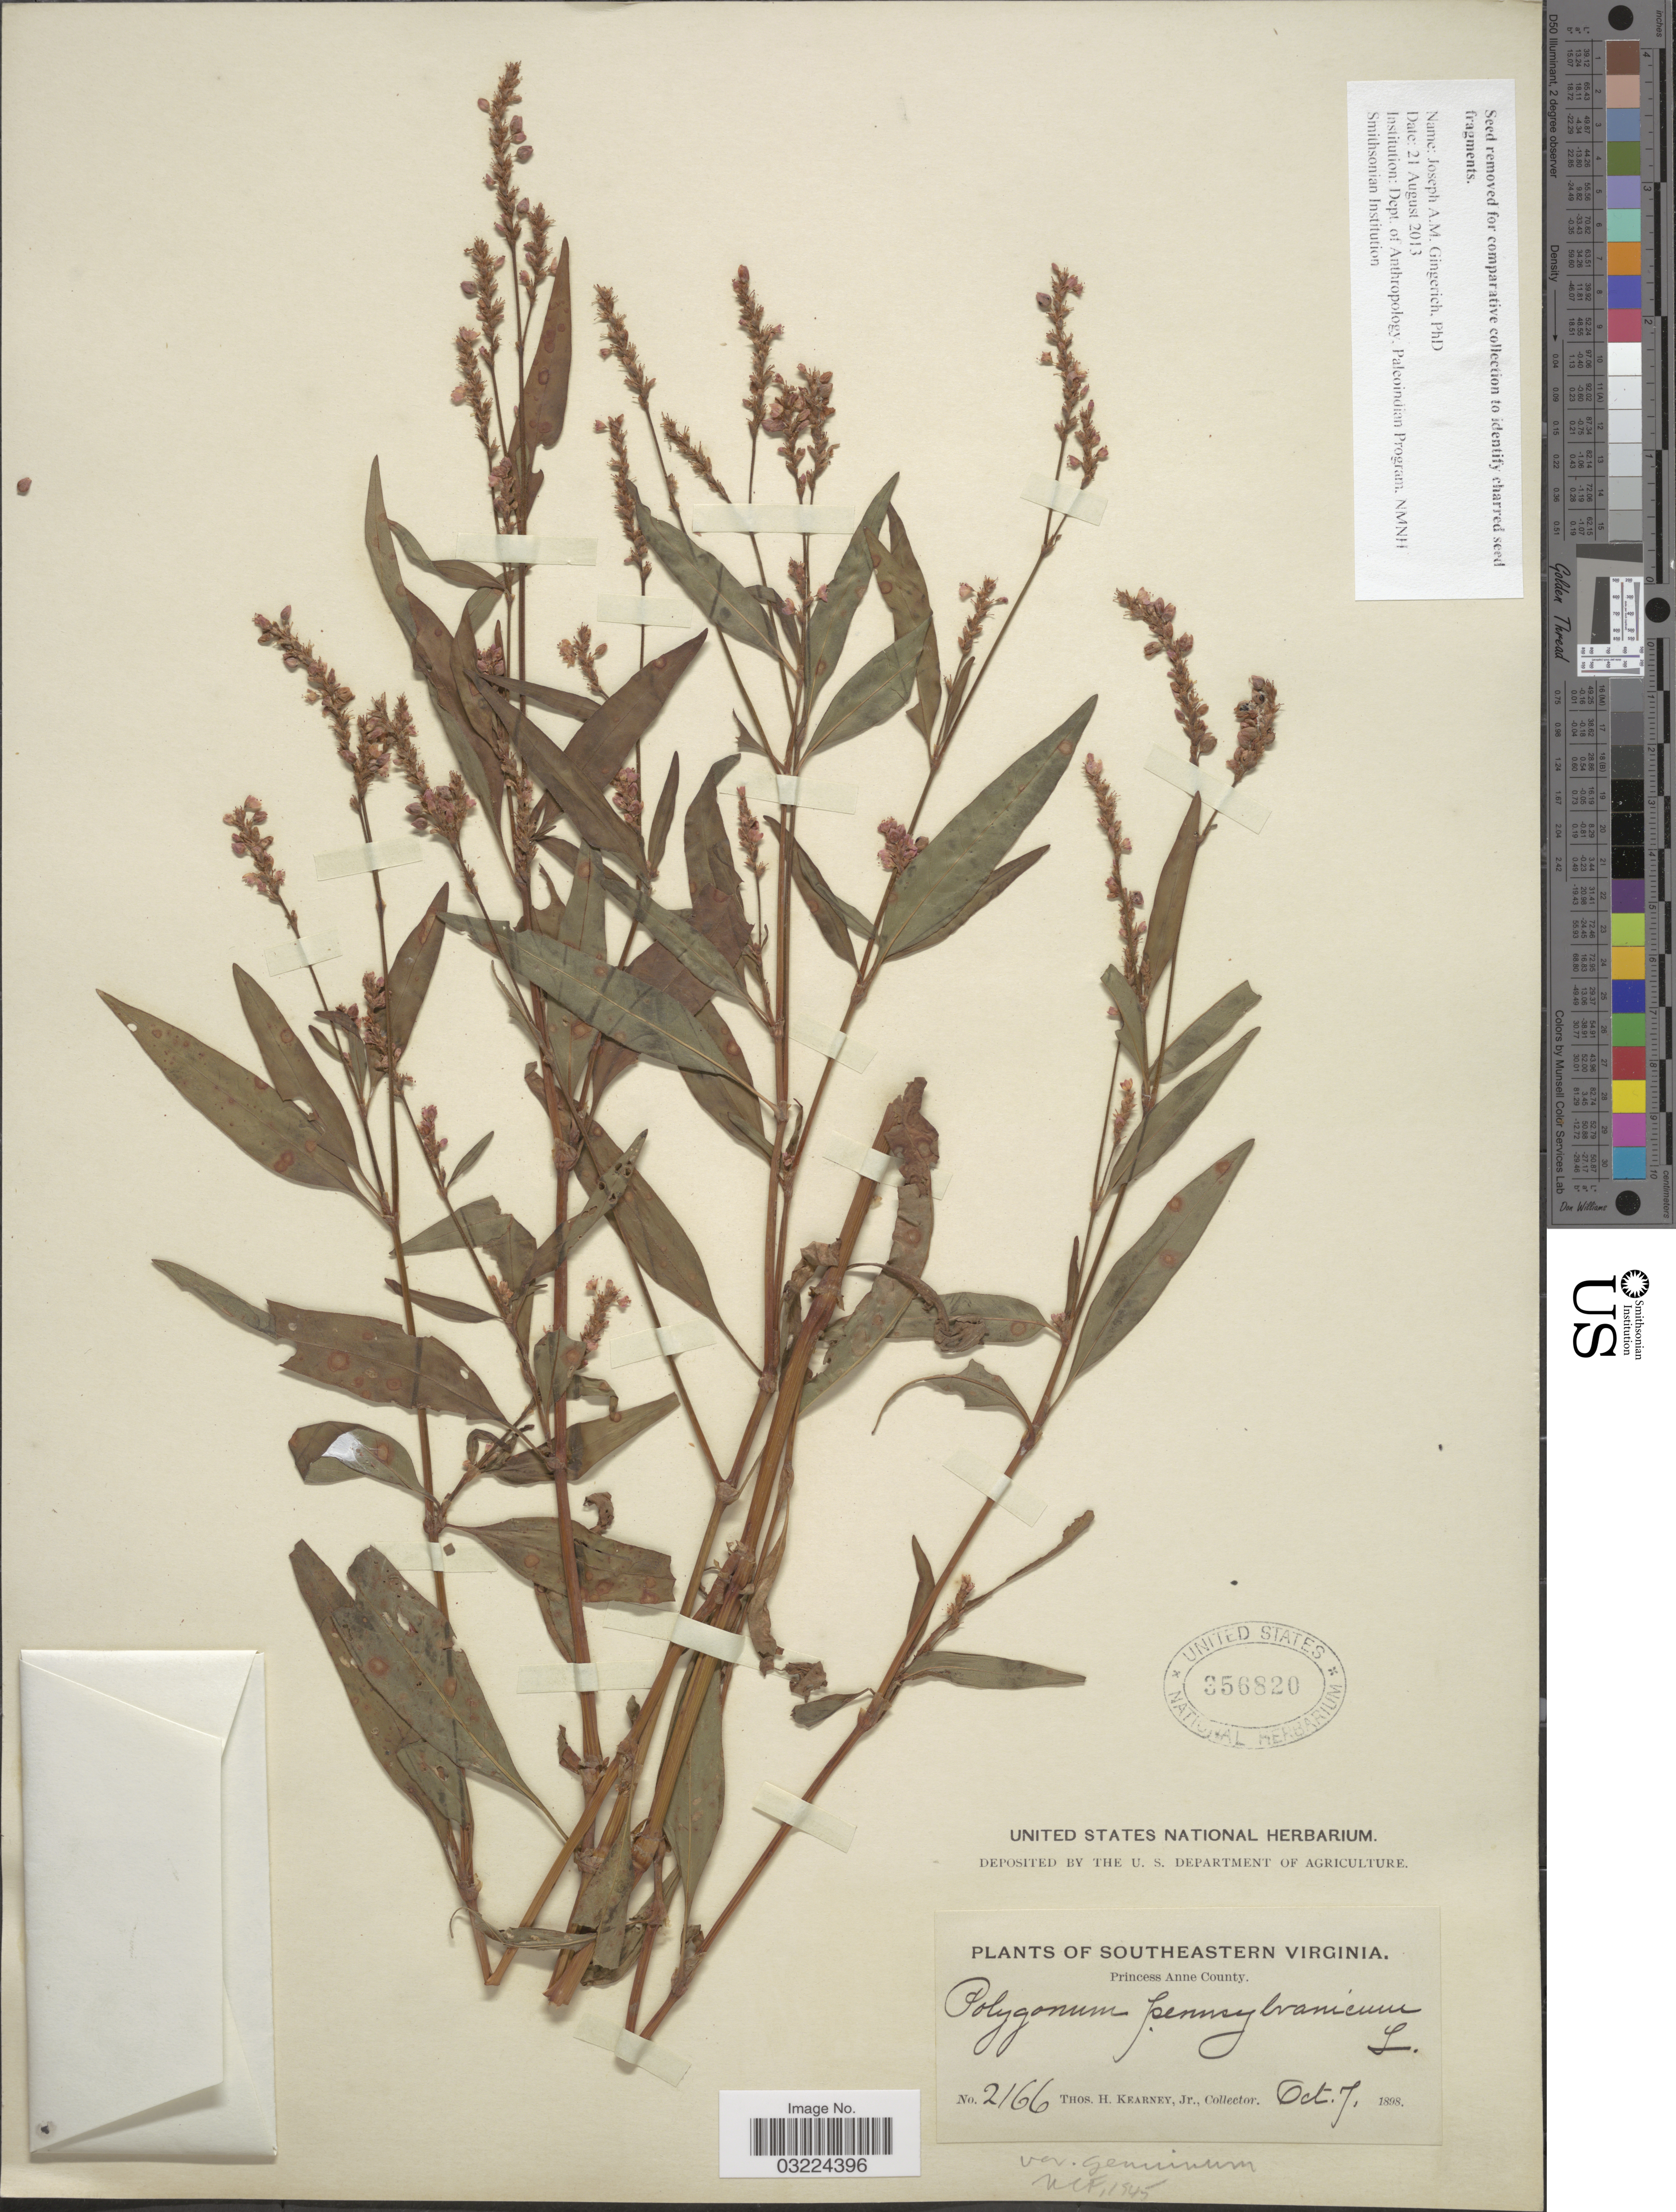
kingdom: Plantae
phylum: Tracheophyta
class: Magnoliopsida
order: Caryophyllales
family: Polygonaceae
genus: Persicaria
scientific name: Persicaria pensylvanica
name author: (L.) M. Gómez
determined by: Atha, D. E.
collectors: T. H. Kearney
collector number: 2166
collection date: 1898-10-07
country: United States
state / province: Virginia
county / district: City of Virginia Beach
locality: Southeastern Virginia. Princess Anne County.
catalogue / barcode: US 356820